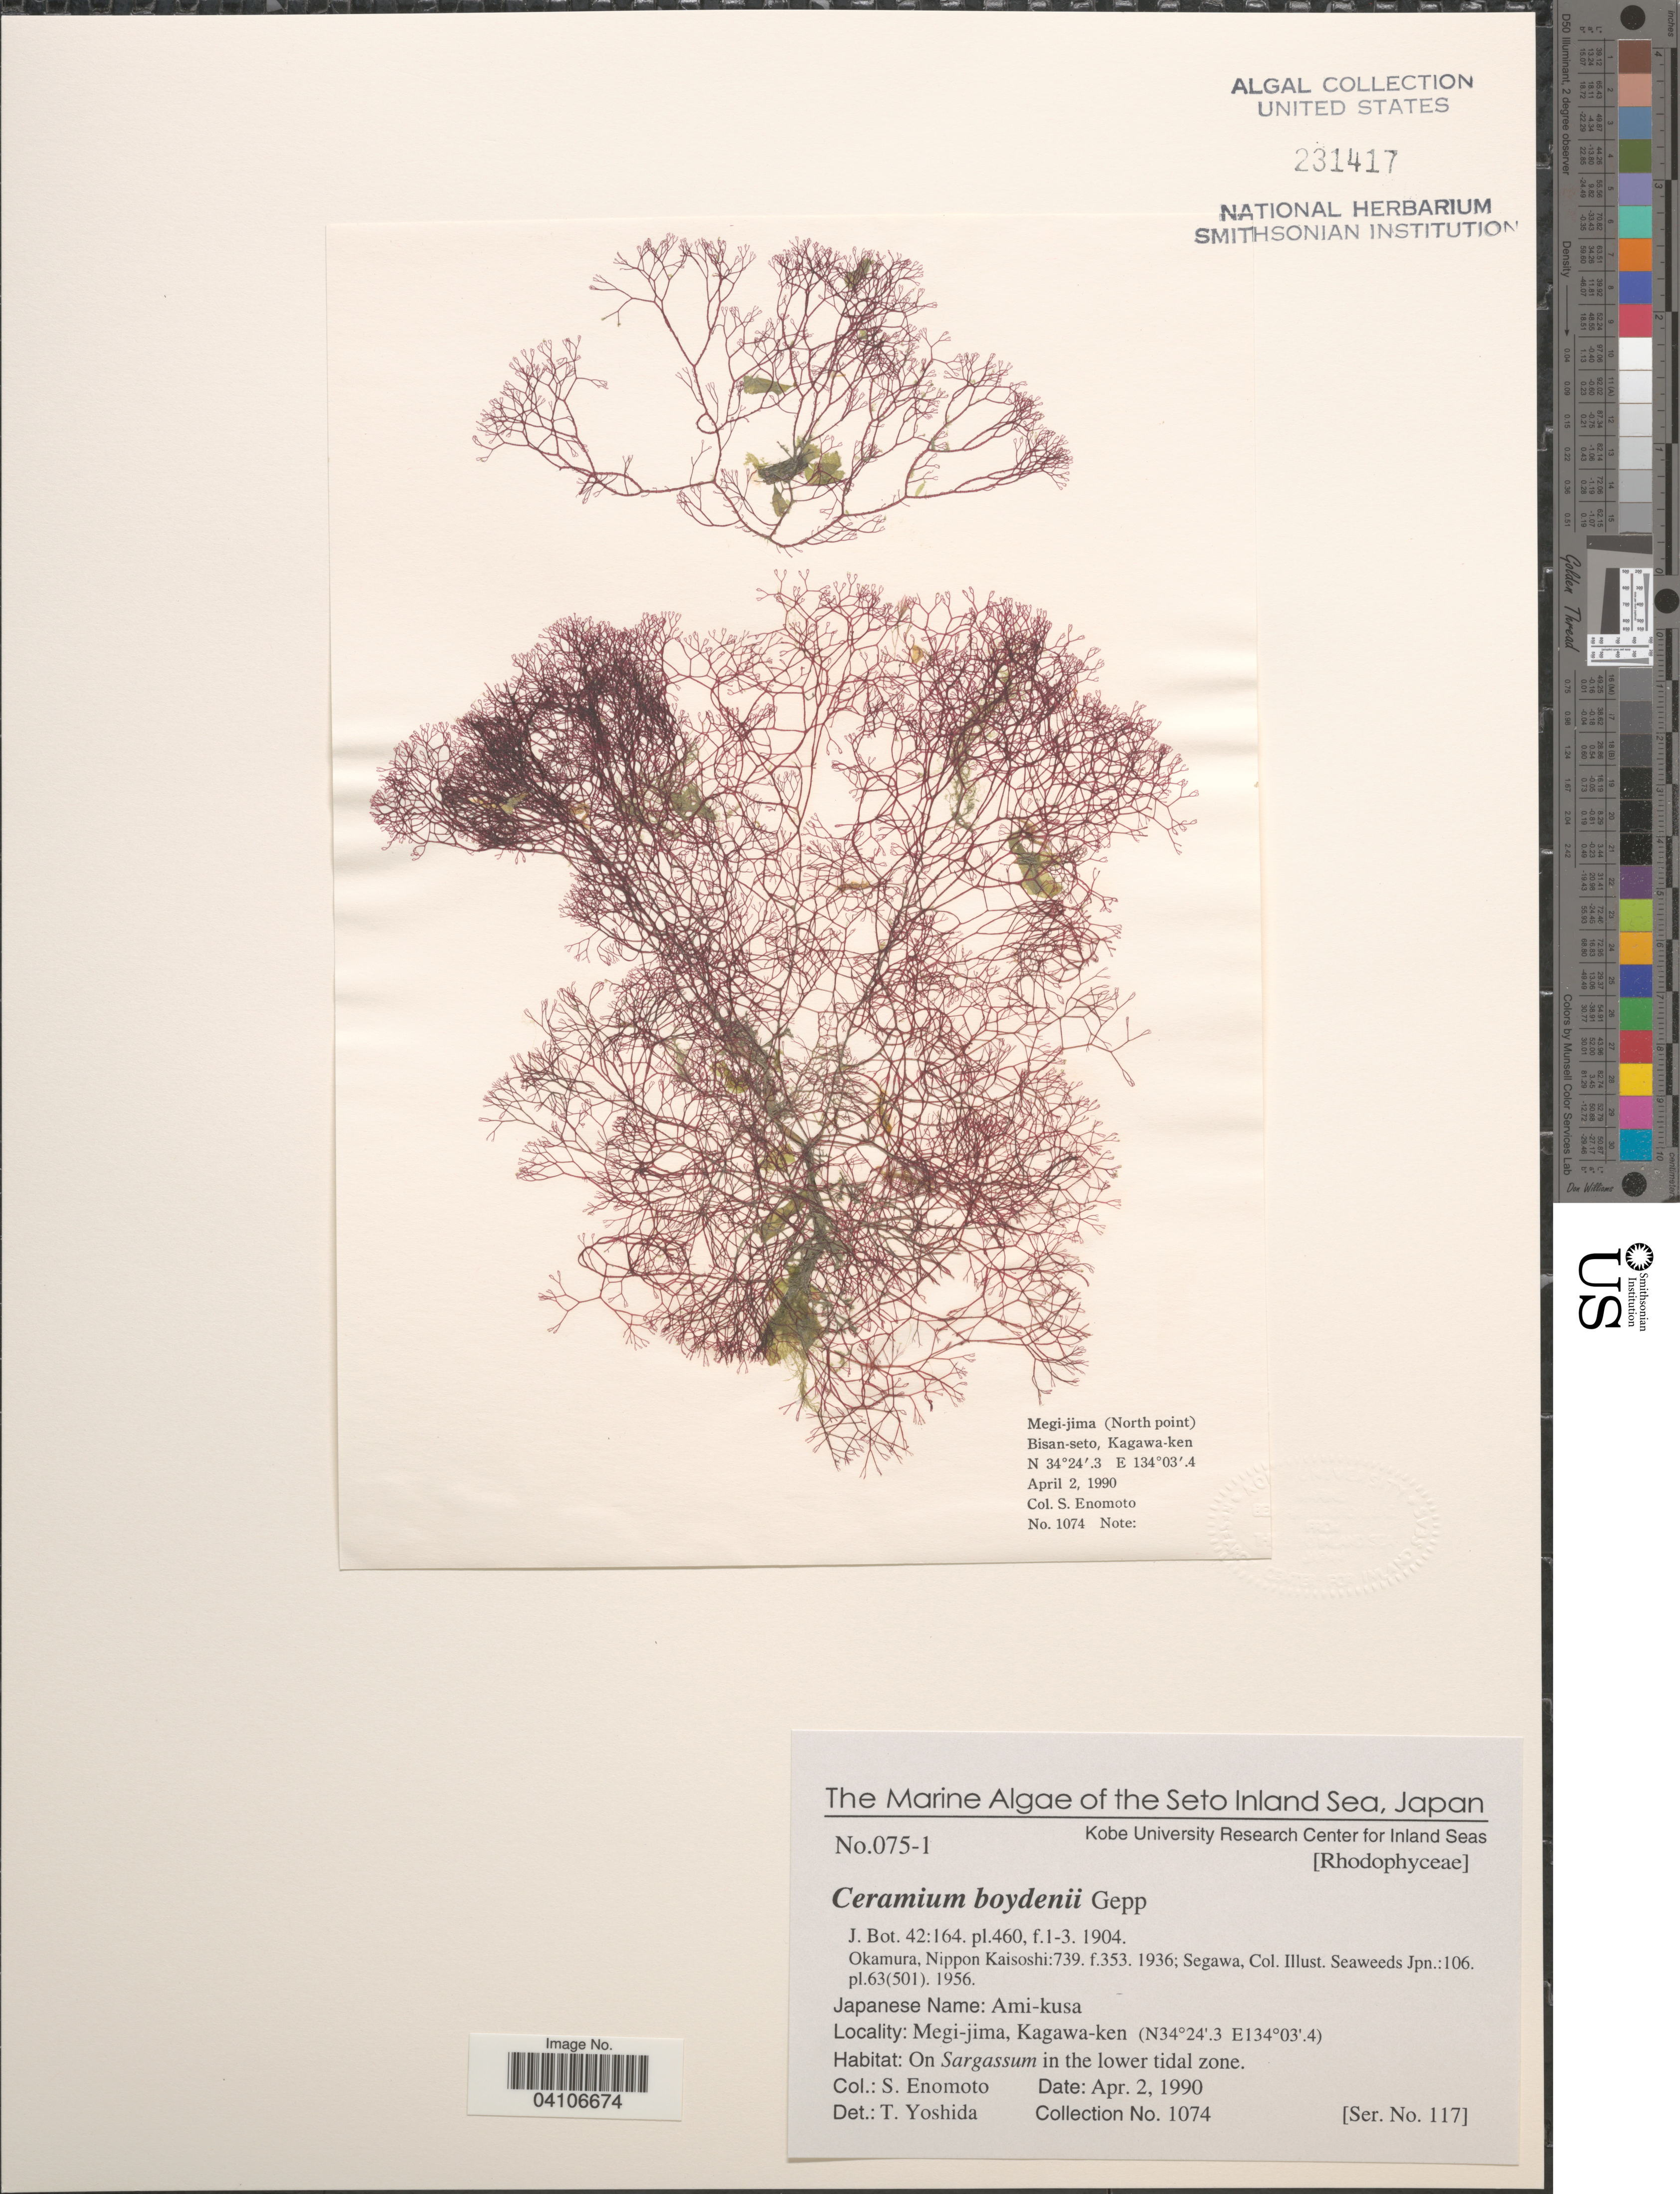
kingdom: Plantae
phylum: Rhodophyta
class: Florideophyceae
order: Ceramiales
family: Ceramiaceae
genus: Ceramium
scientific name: Ceramium boydenii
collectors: S. Enomoto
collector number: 1074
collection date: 1990-04-02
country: Japan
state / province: Kagawa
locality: The Seto Inland Sea. Megi-jima, Kagawa-ken.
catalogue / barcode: US 231417